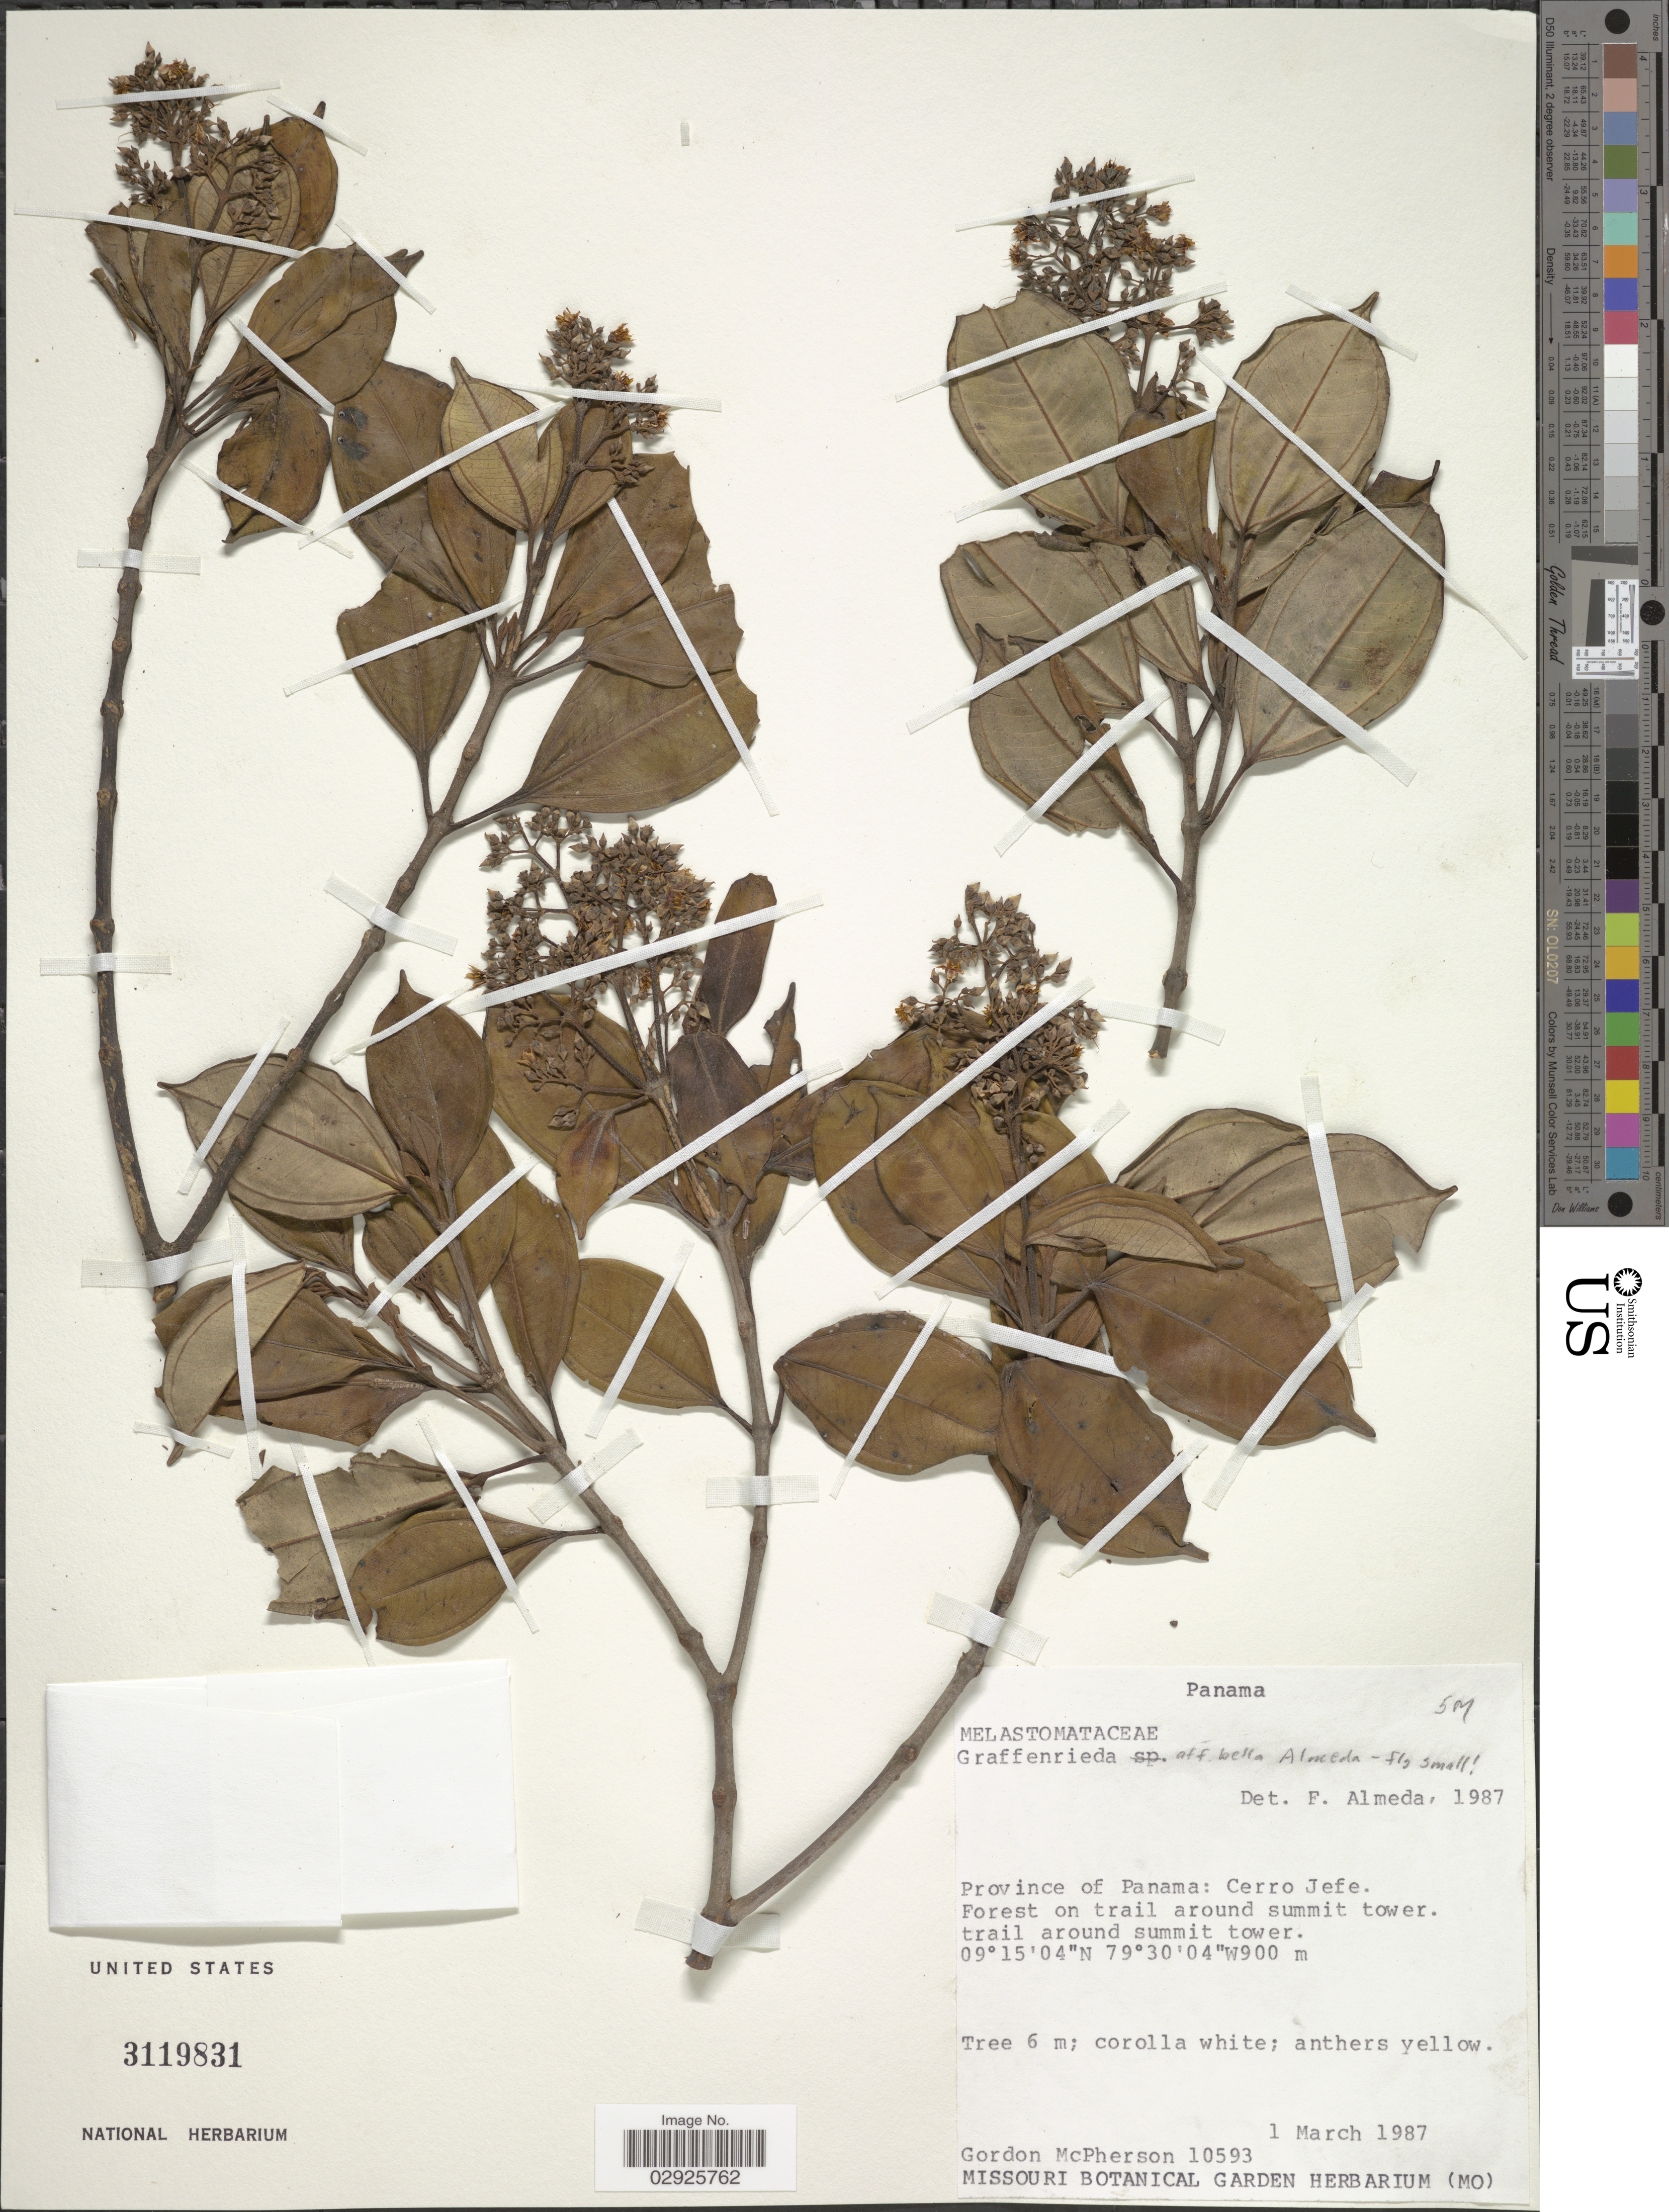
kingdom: Plantae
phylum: Tracheophyta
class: Magnoliopsida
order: Myrtales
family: Melastomataceae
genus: Graffenrieda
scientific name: Graffenrieda bella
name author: Almeda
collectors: G. D. McPherson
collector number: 10593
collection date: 1987-03-01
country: Panama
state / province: Panamá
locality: Cerro Jefe. Forest on trail around summit tower. trail around summit tower.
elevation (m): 900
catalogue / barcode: US 3119831